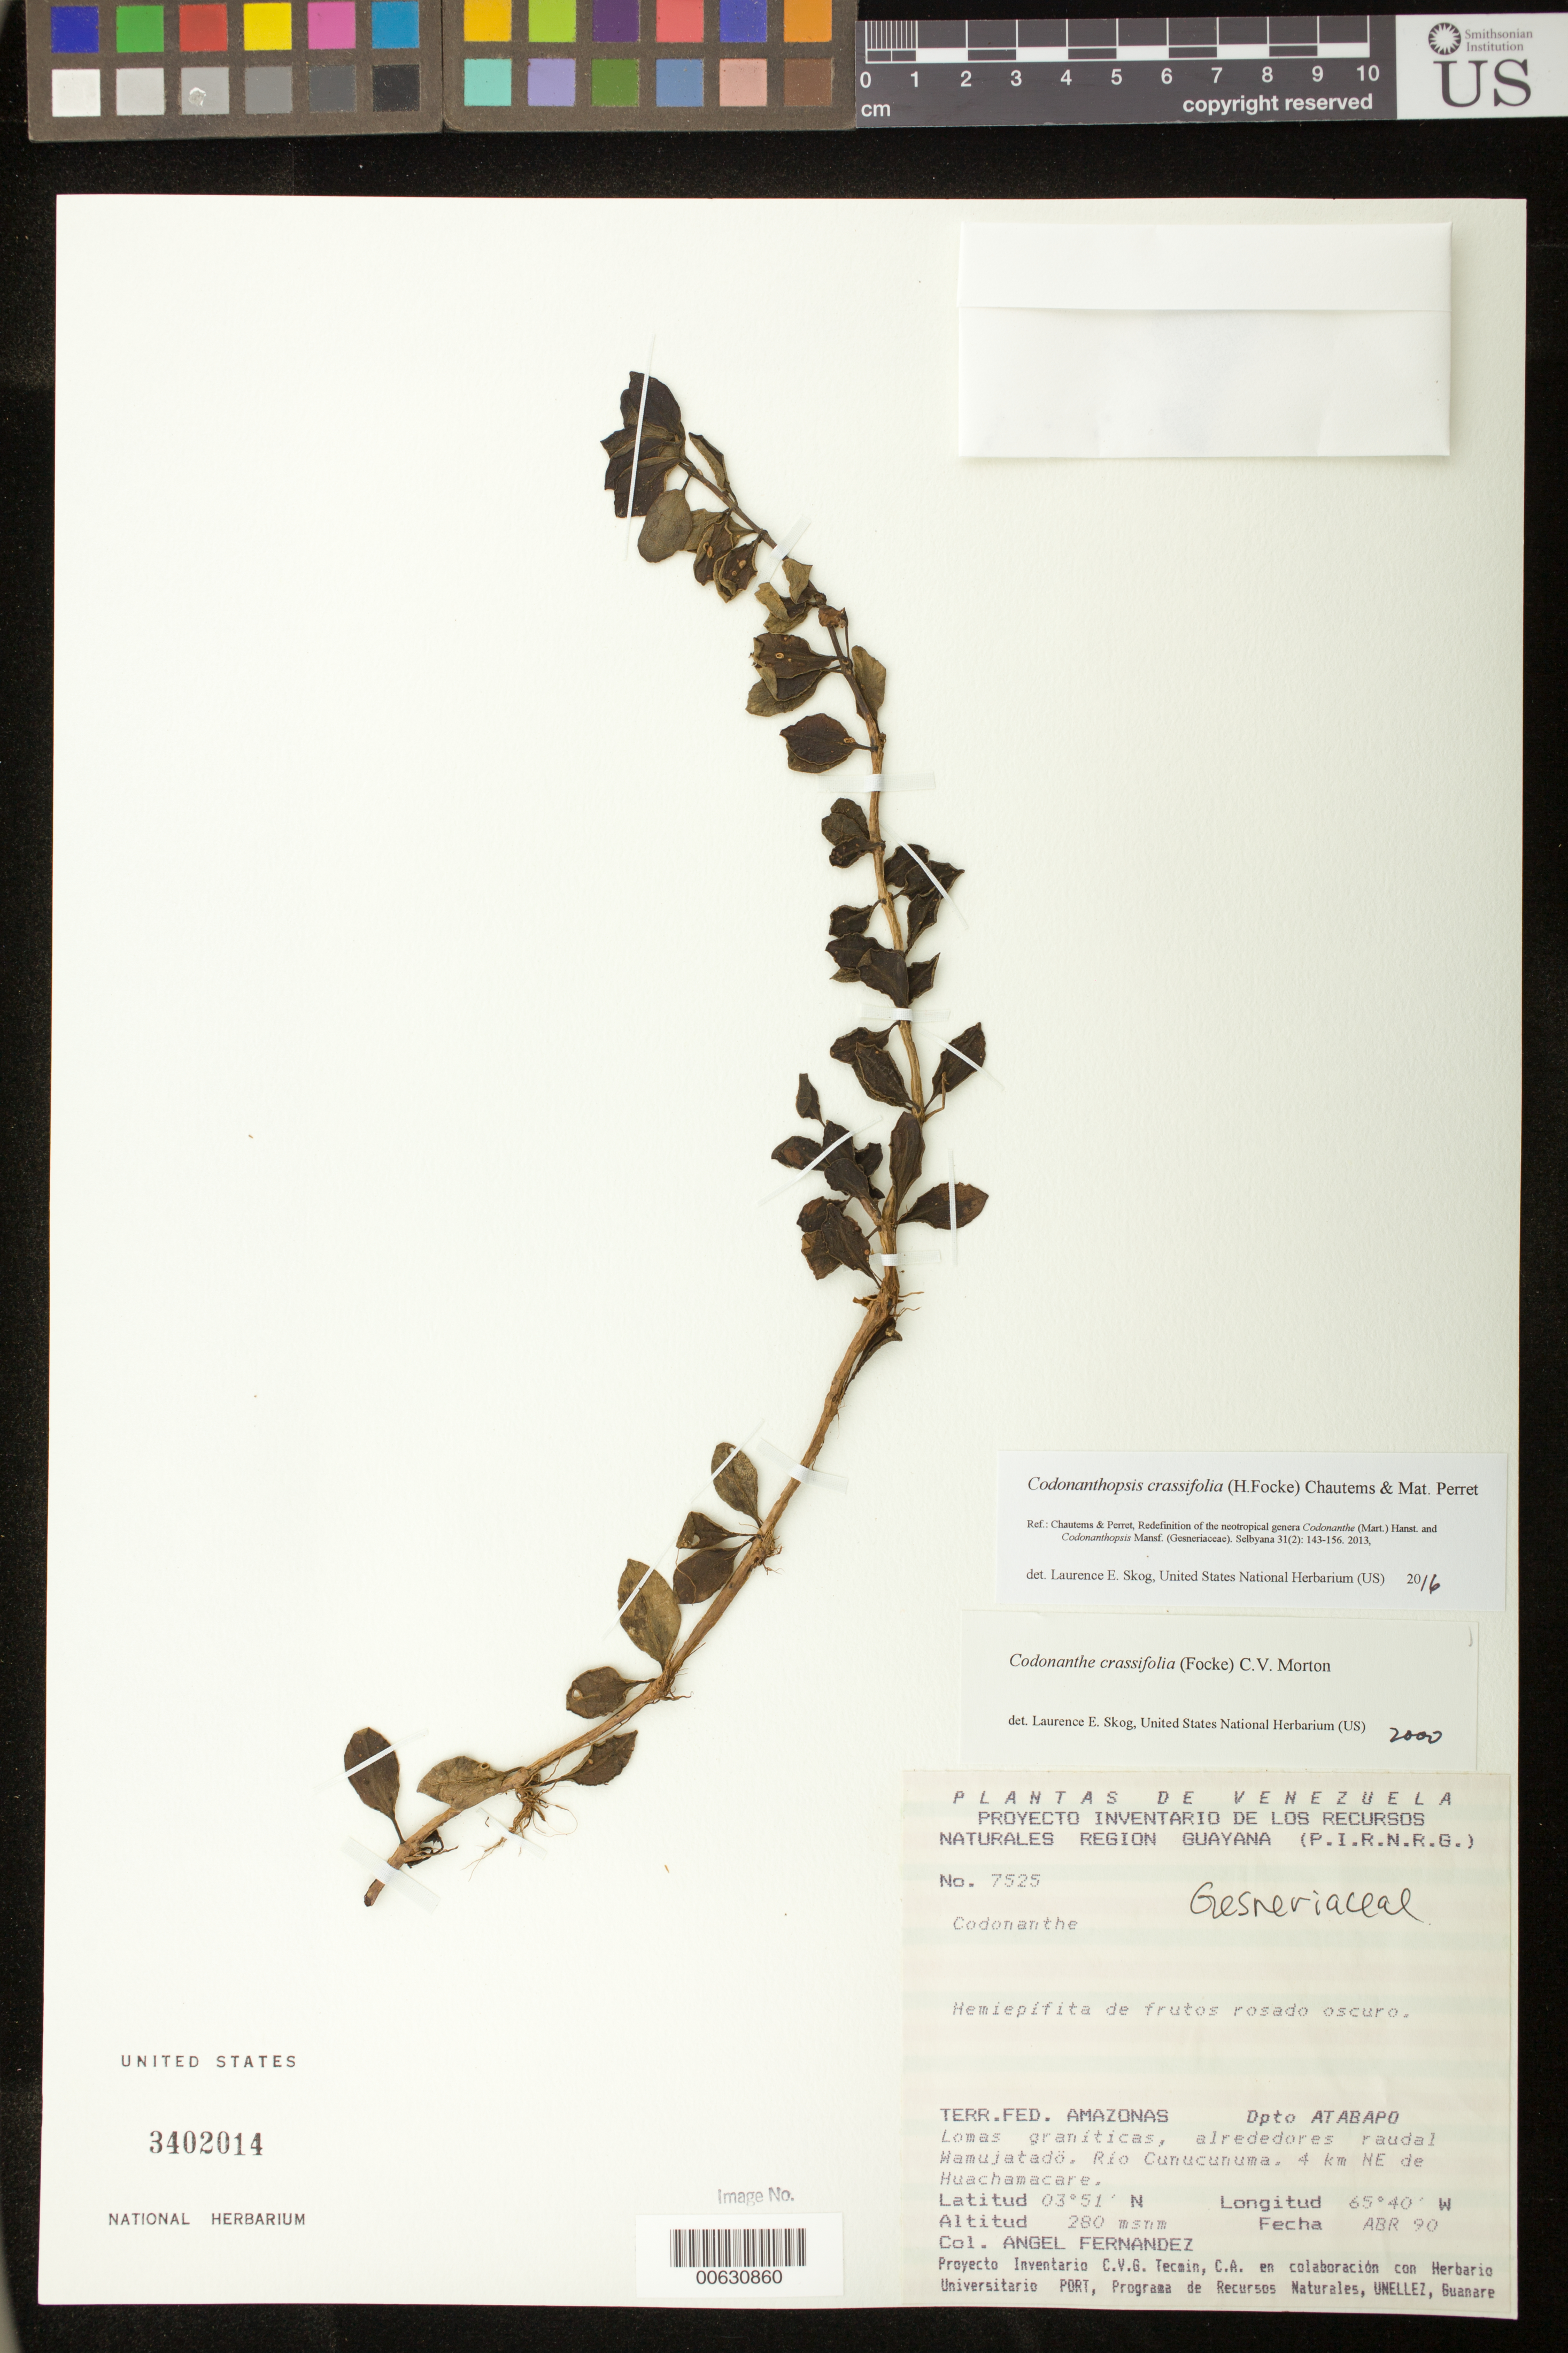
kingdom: Plantae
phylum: Tracheophyta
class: Magnoliopsida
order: Lamiales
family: Gesneriaceae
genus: Codonanthopsis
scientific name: Codonanthopsis crassifolia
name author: (H. Focke) Chautems & Mat.Perret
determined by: Skog, Laurence E.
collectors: A. Fernández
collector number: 7525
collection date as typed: Apr 1990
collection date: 1990-04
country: Venezuela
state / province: Amazonas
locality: Dpto. Atabapo, alrededores raudal Wamujatadö, Río Cunucunuma, 4 km NE de Huachamacare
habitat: Lomas graníticas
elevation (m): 280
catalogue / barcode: US 3402014